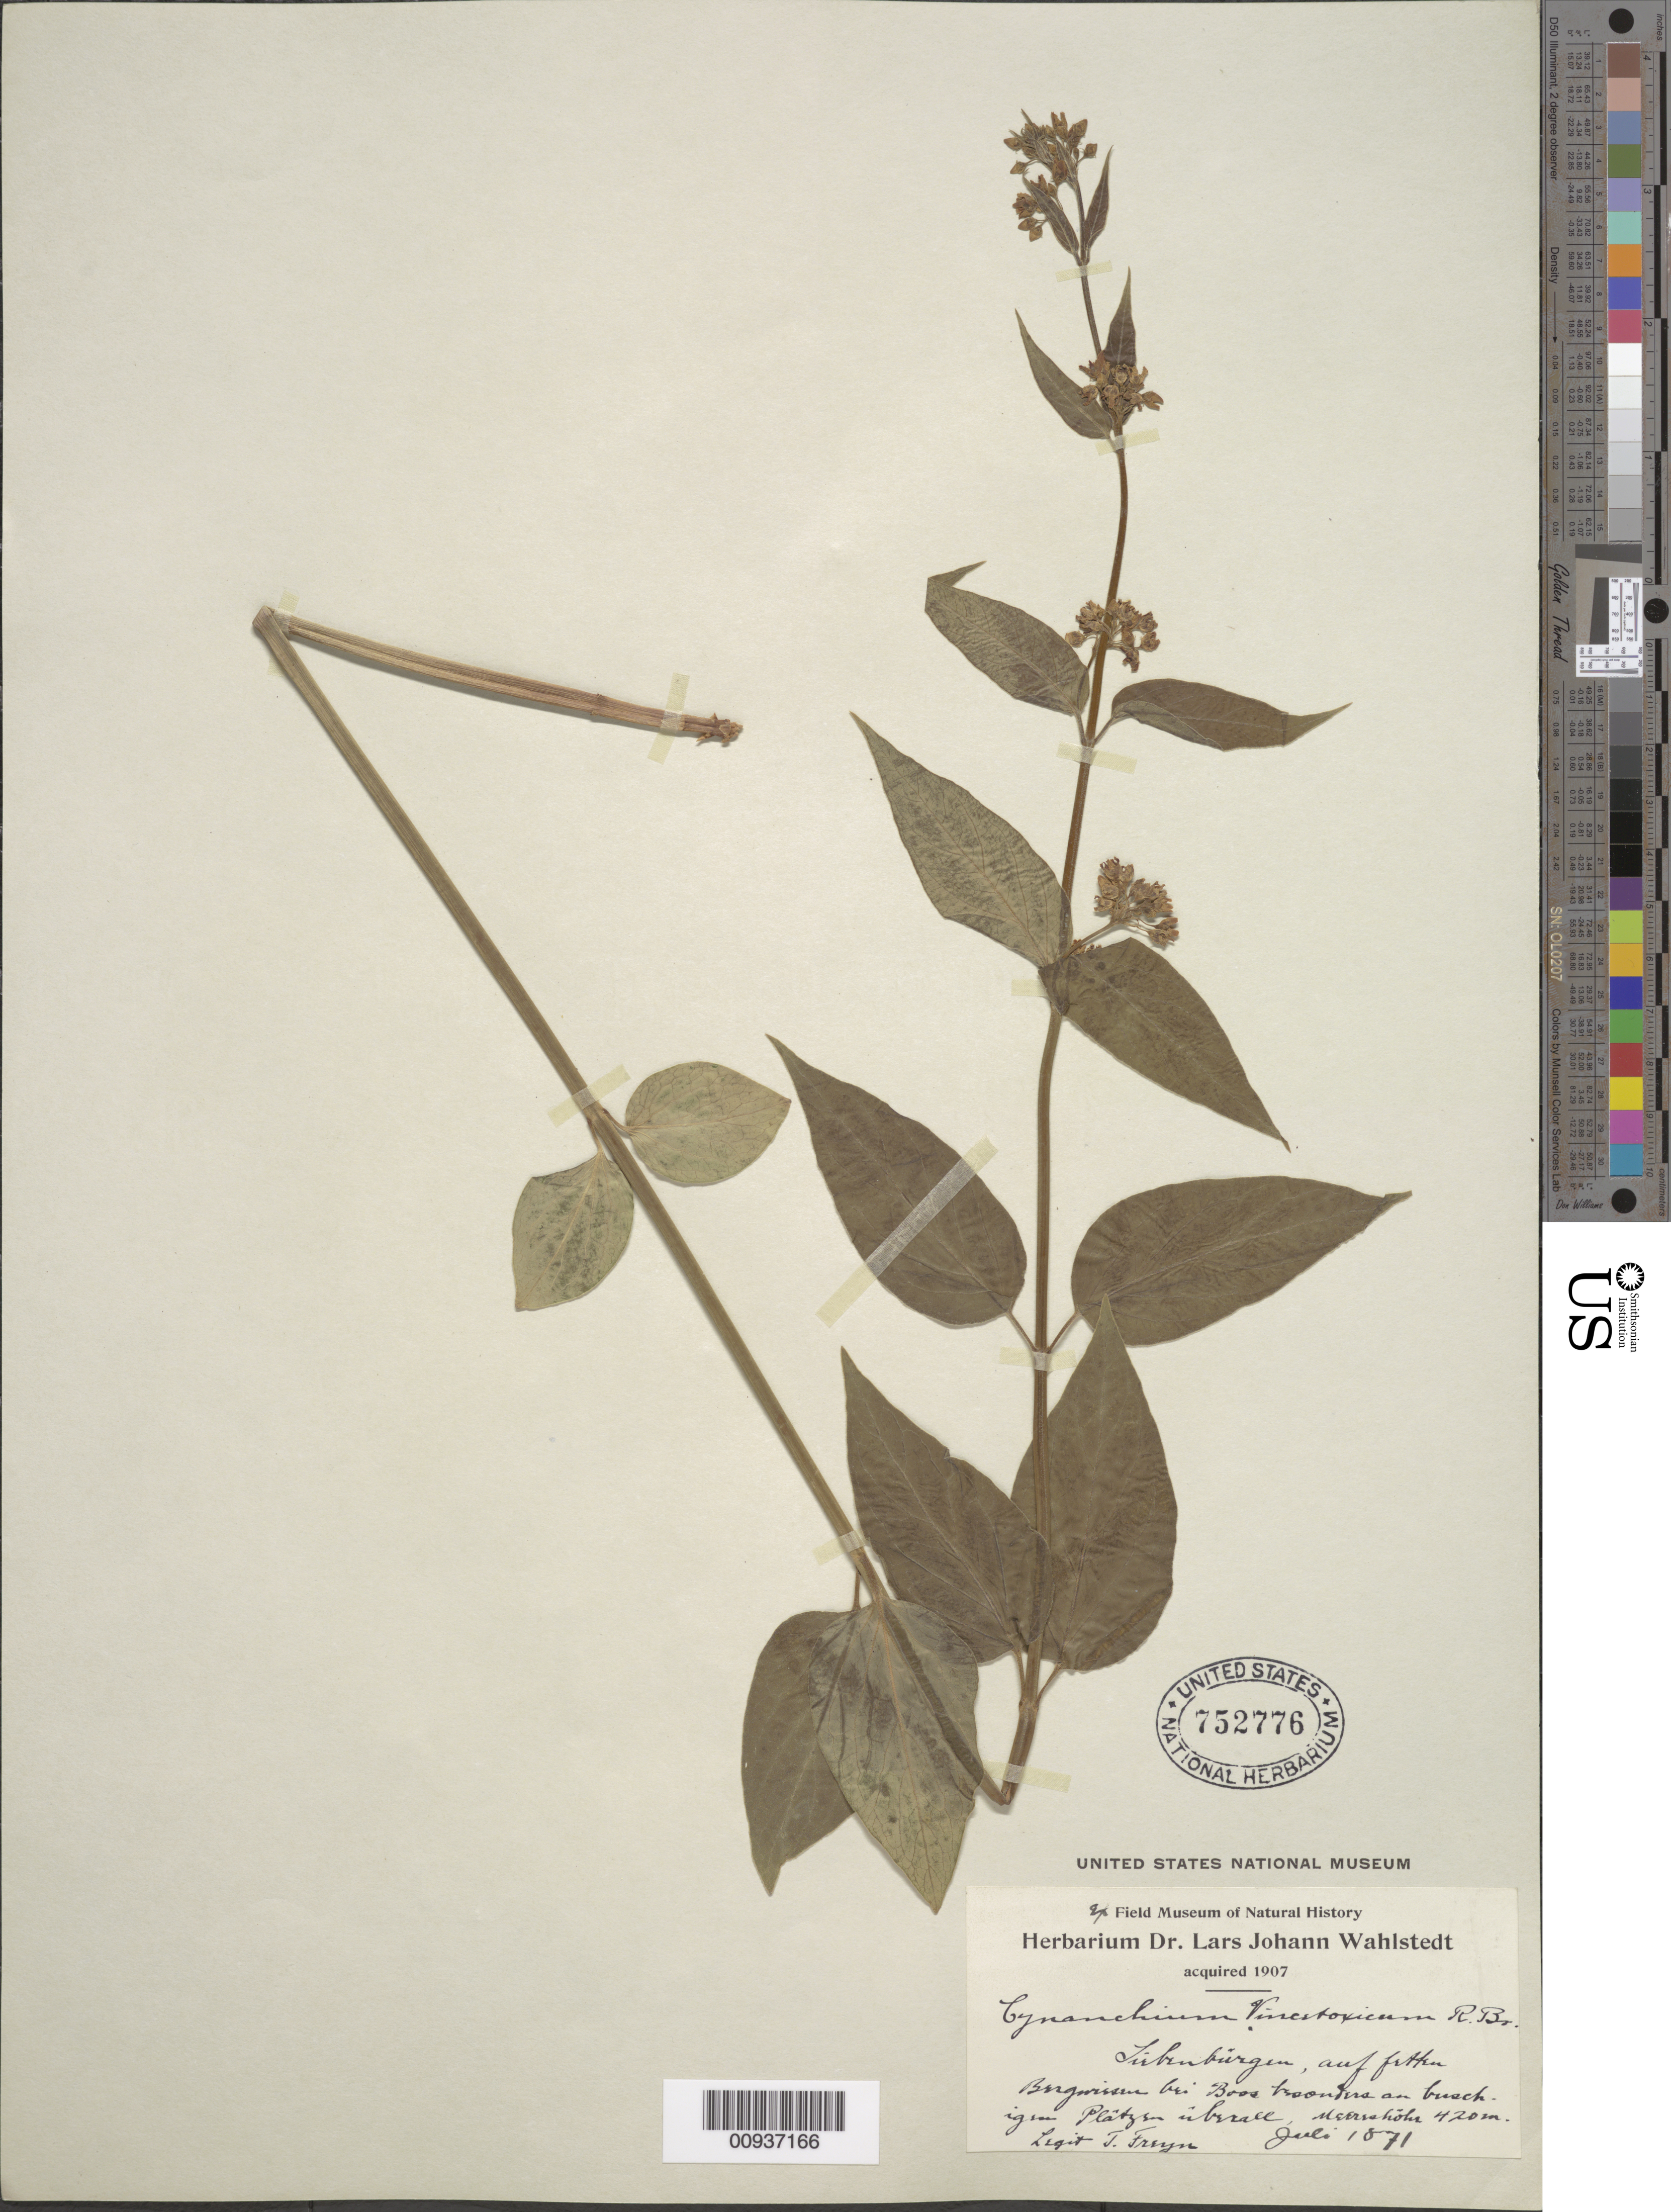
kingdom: Plantae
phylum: Tracheophyta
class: Magnoliopsida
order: Gentianales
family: Apocynaceae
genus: Cynanchum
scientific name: Cynanchum vincetoxicum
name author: Pers.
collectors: J. Freyn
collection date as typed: Jul 1871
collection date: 1871-07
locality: Lurenburgen, auf frtten Burgurissen bei Boos [b]roondersan busch igem Platzen ubrall, [ ]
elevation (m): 420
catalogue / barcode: US 752776